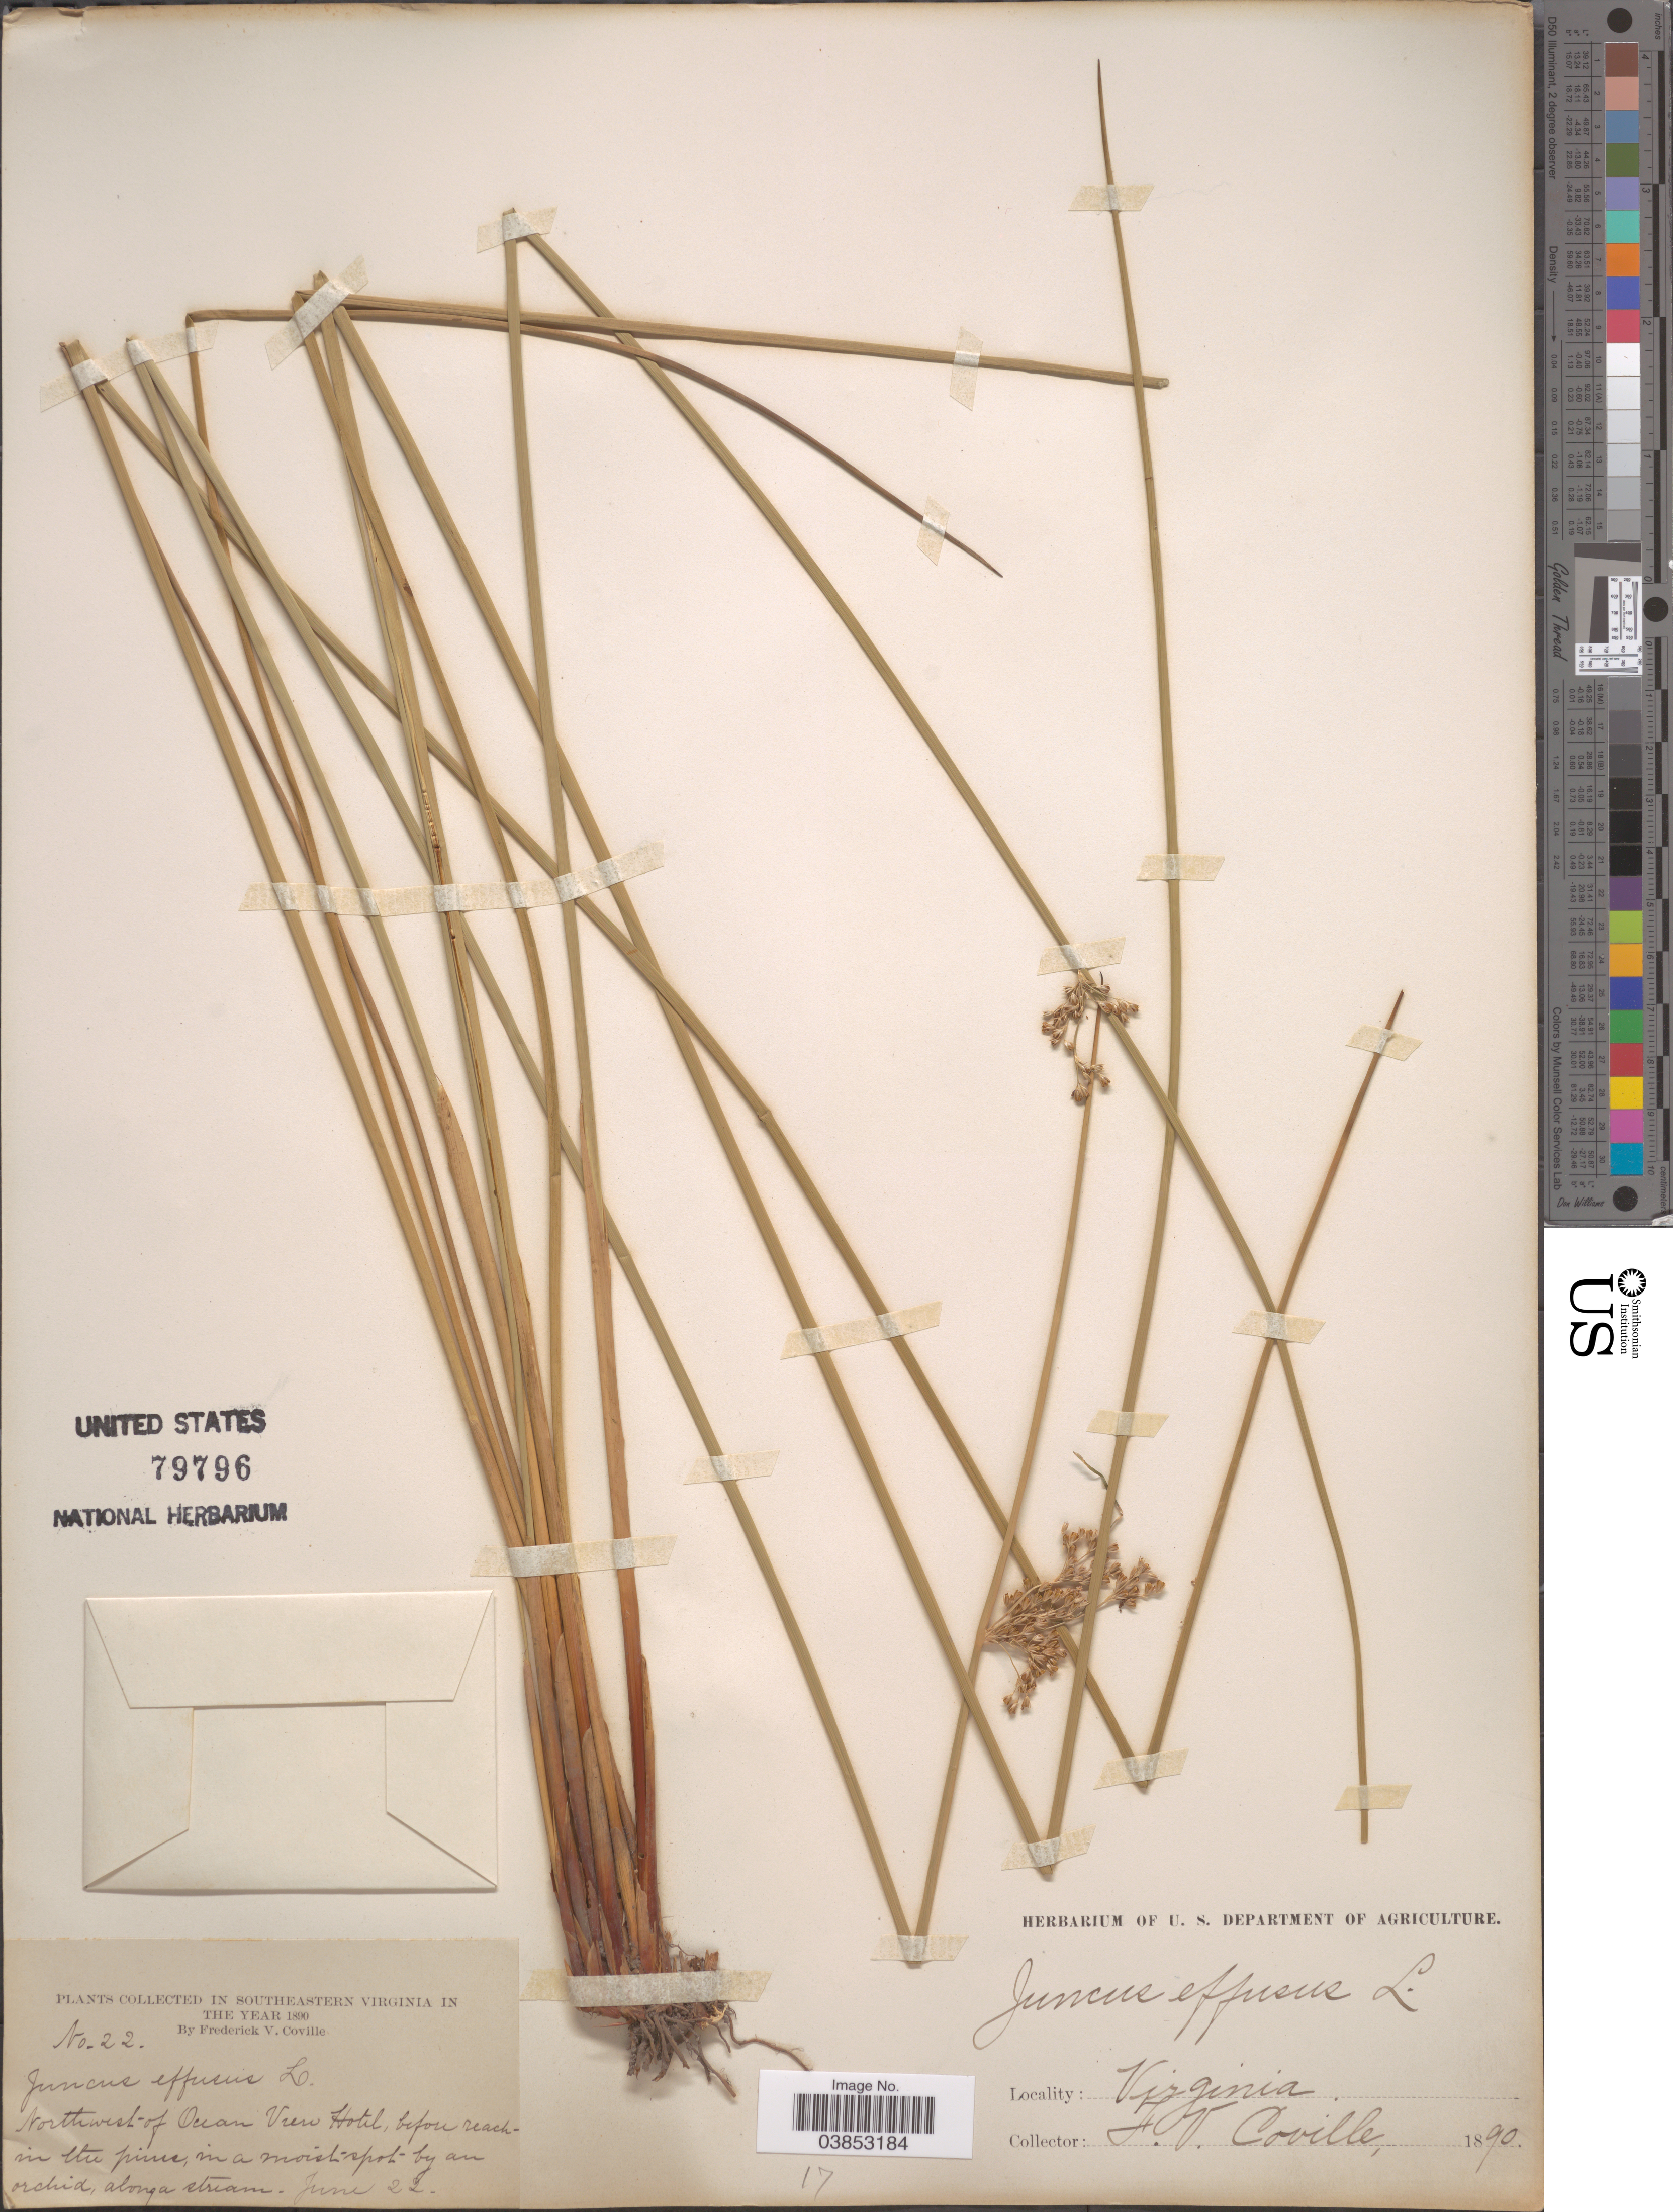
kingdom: Plantae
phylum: Tracheophyta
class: Liliopsida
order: Poales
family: Juncaceae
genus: Juncus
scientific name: Juncus effusus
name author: L.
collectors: F. V. Coville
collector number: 22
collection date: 1890-06-22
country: United States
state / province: Virginia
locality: In Southeastern Virginia. Northwest of Ocean View Hotel, before reachin the pines.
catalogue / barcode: US 79796